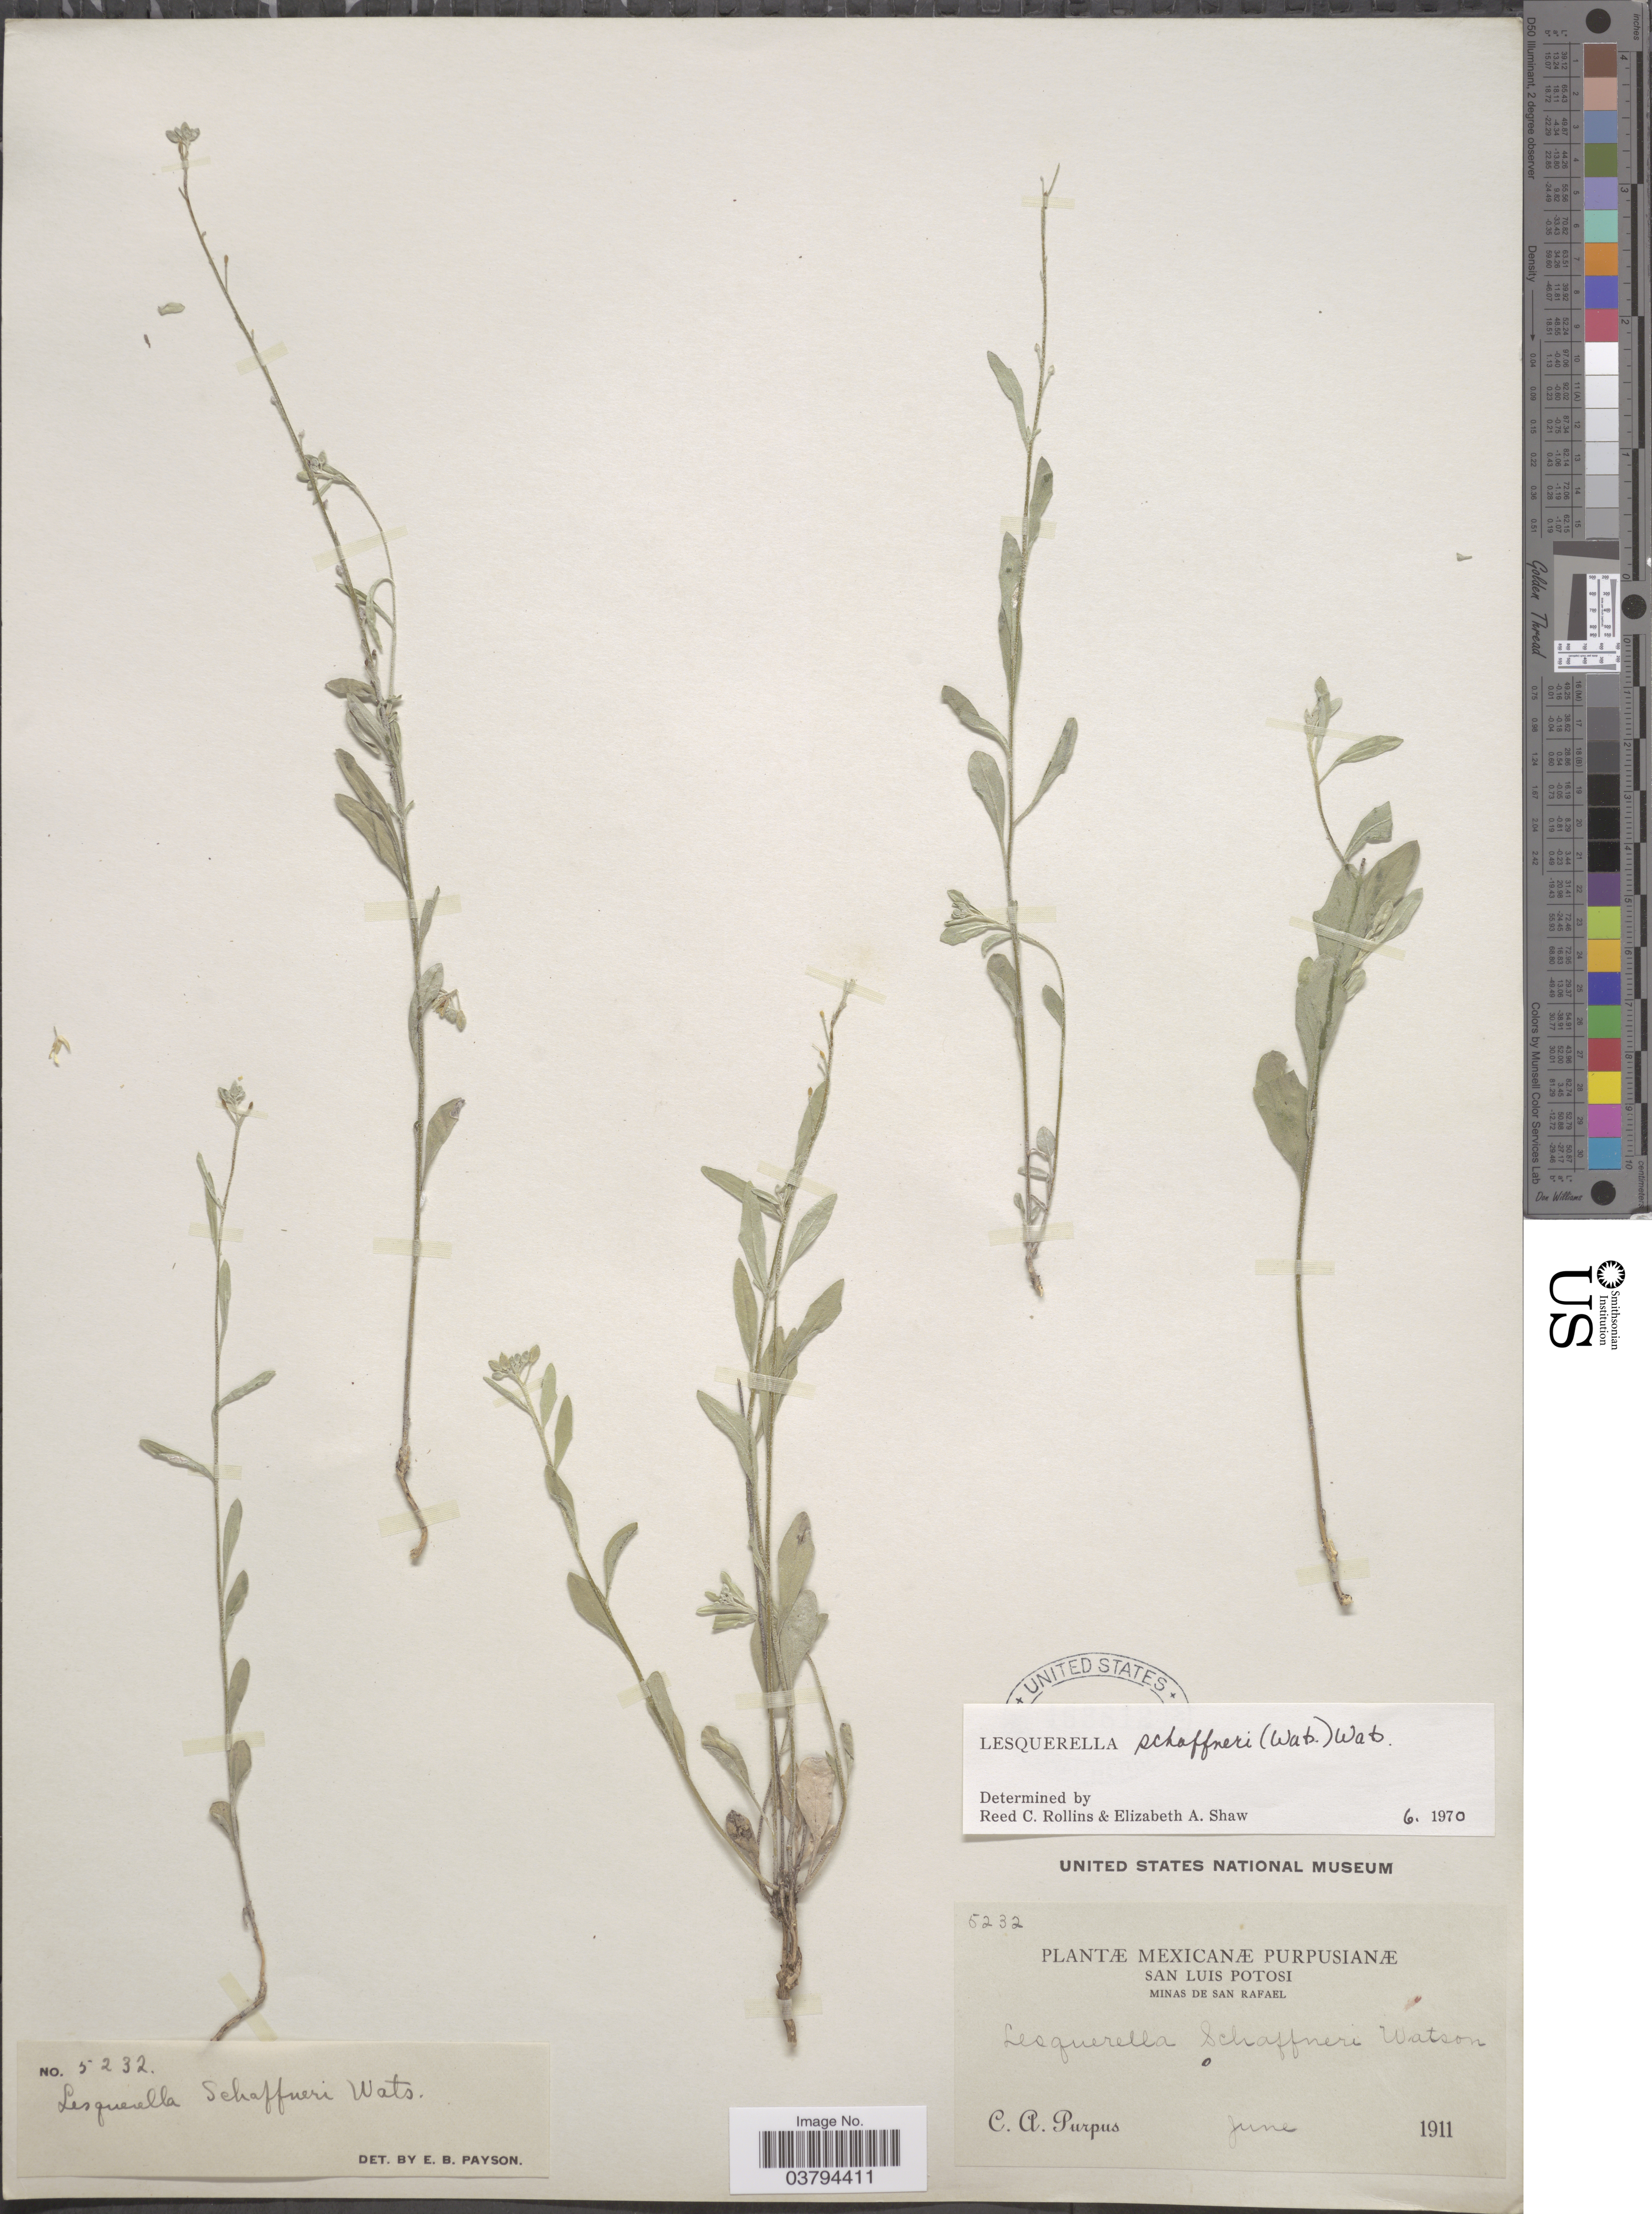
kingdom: Plantae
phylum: Tracheophyta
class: Magnoliopsida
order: Brassicales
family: Brassicaceae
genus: Lesquerella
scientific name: Lesquerella schaffneri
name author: S. Watson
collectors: C. A. Purpus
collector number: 5232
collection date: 1911-06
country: Mexico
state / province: San Luis Potosí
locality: San Luis Potosi. Minas de San Rafael.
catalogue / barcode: US 463812